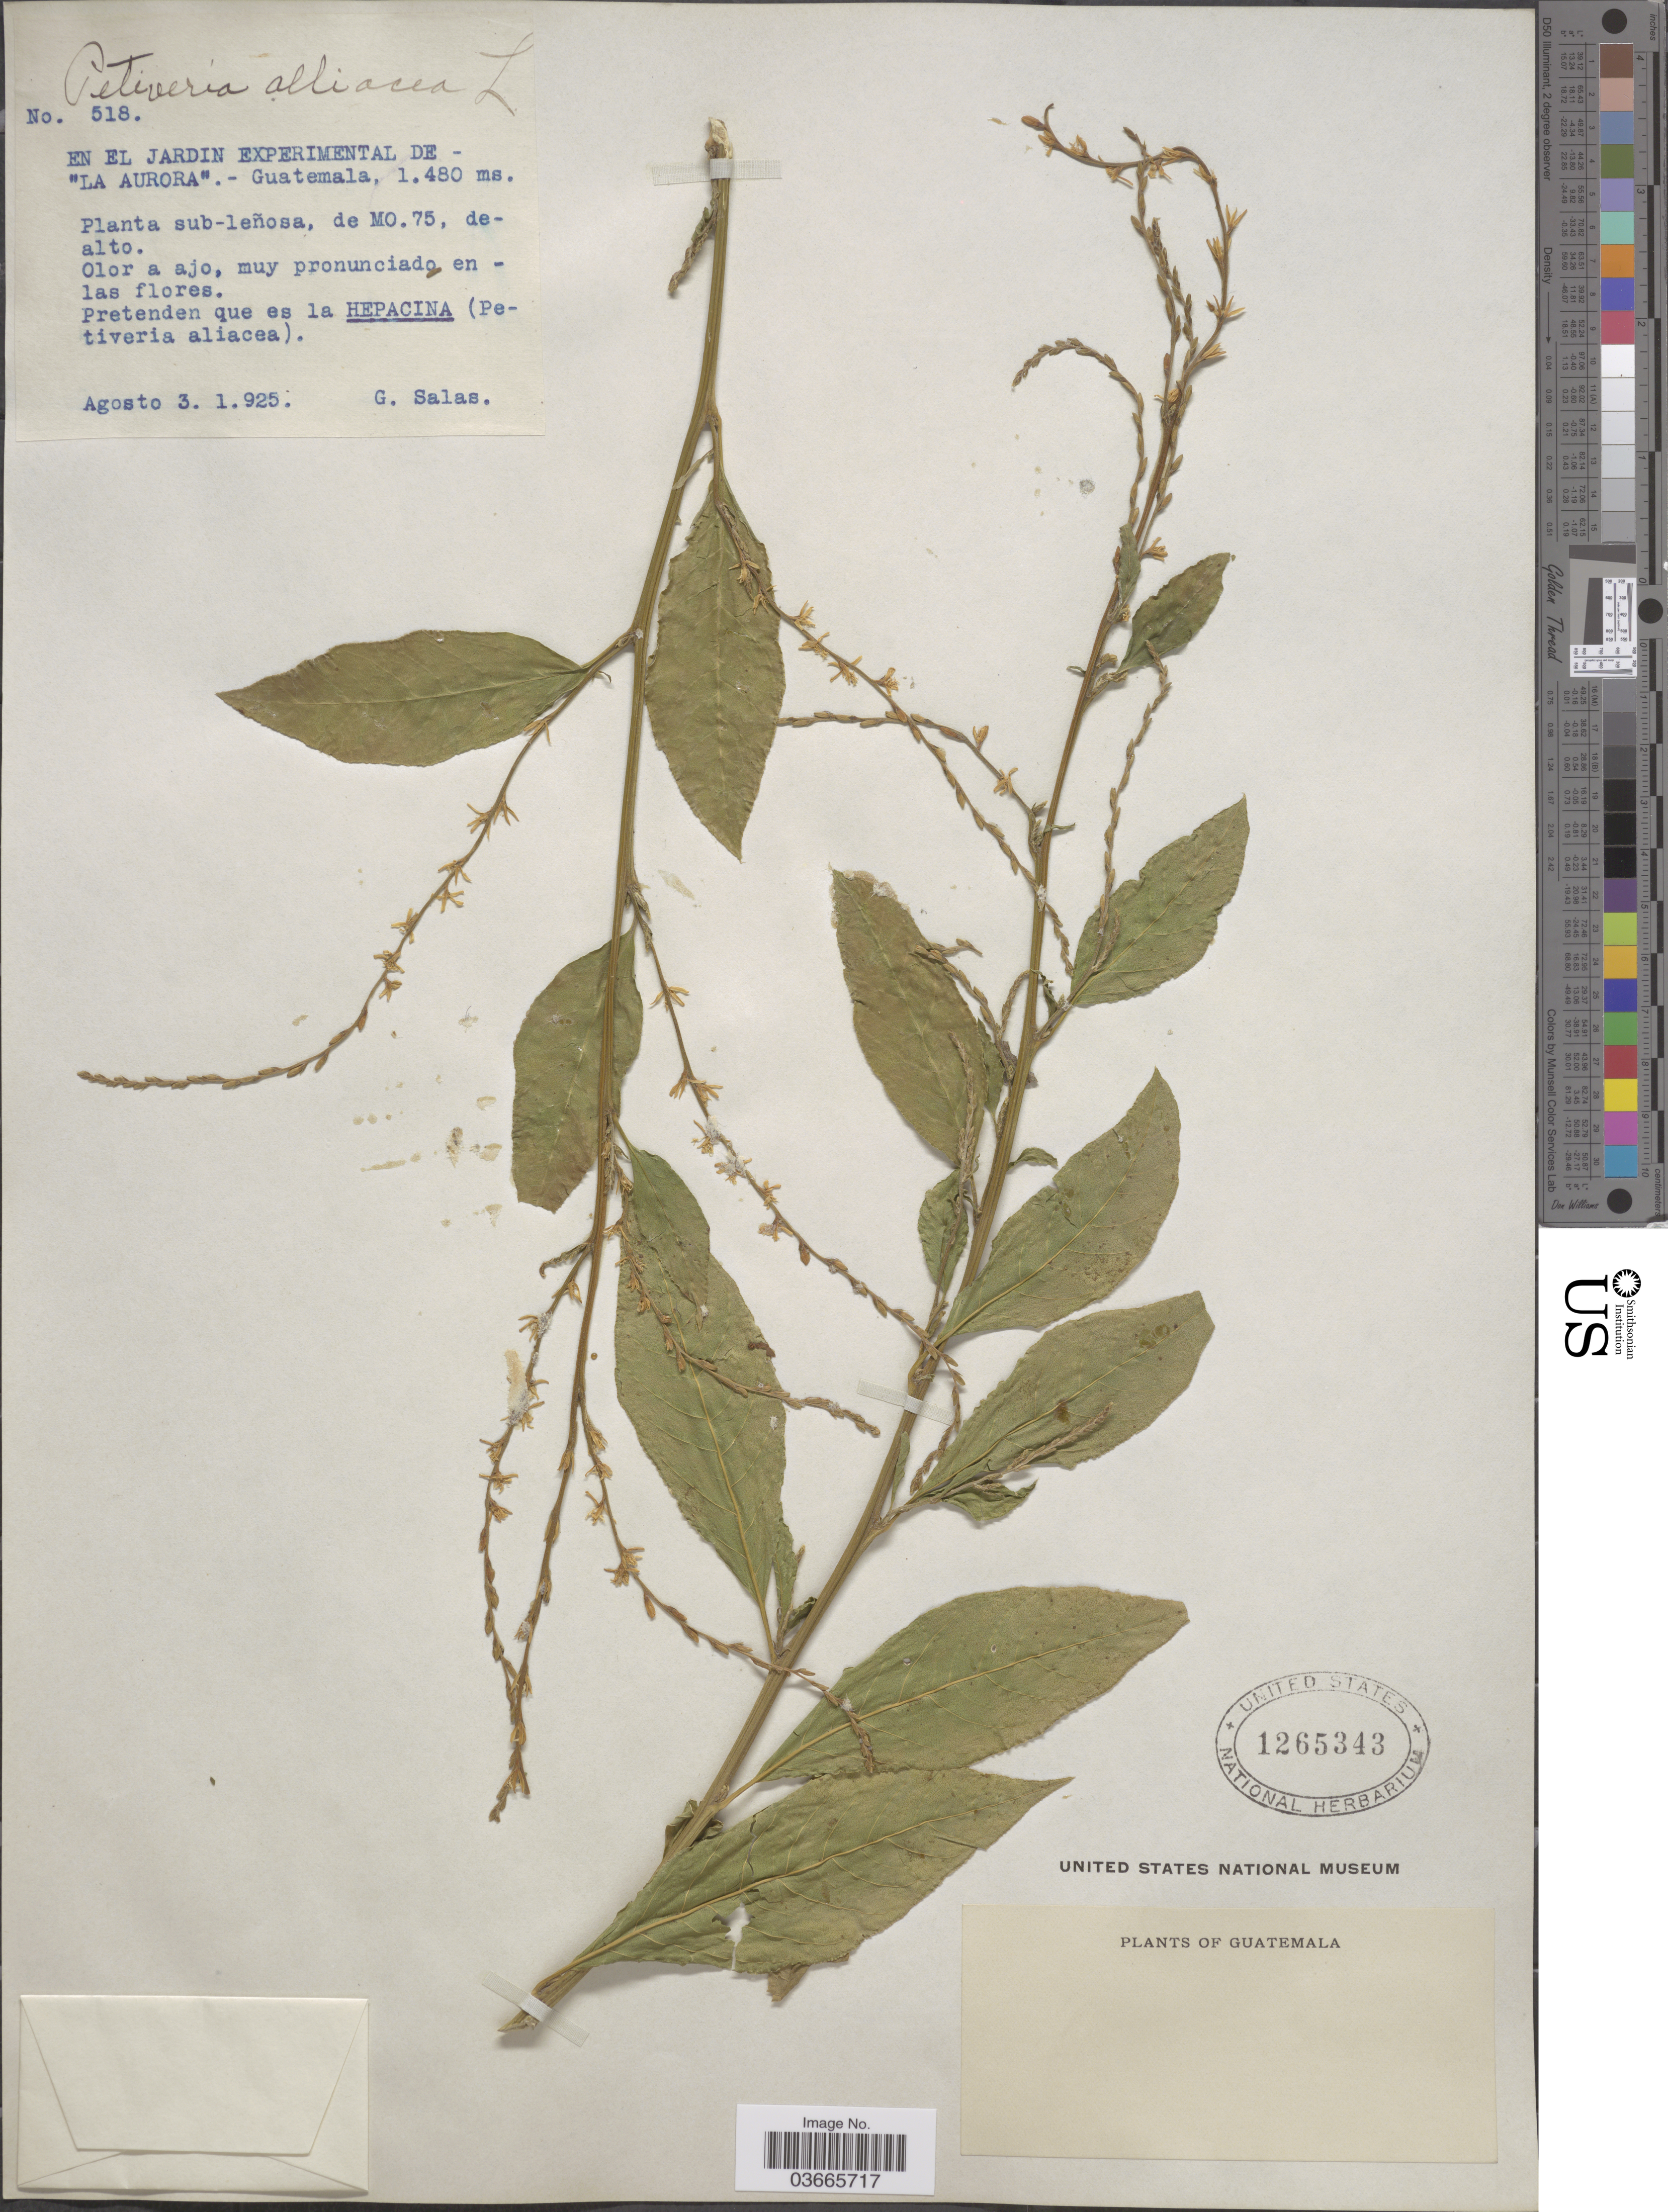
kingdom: Plantae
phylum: Tracheophyta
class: Magnoliopsida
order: Caryophyllales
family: Phytolaccaceae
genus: Petiveria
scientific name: Petiveria alliacea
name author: L.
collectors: G. Salas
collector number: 518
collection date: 1925-08-03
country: Guatemala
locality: En El Jardin Experimental de - "La Aurora".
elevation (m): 1480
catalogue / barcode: US 1265343